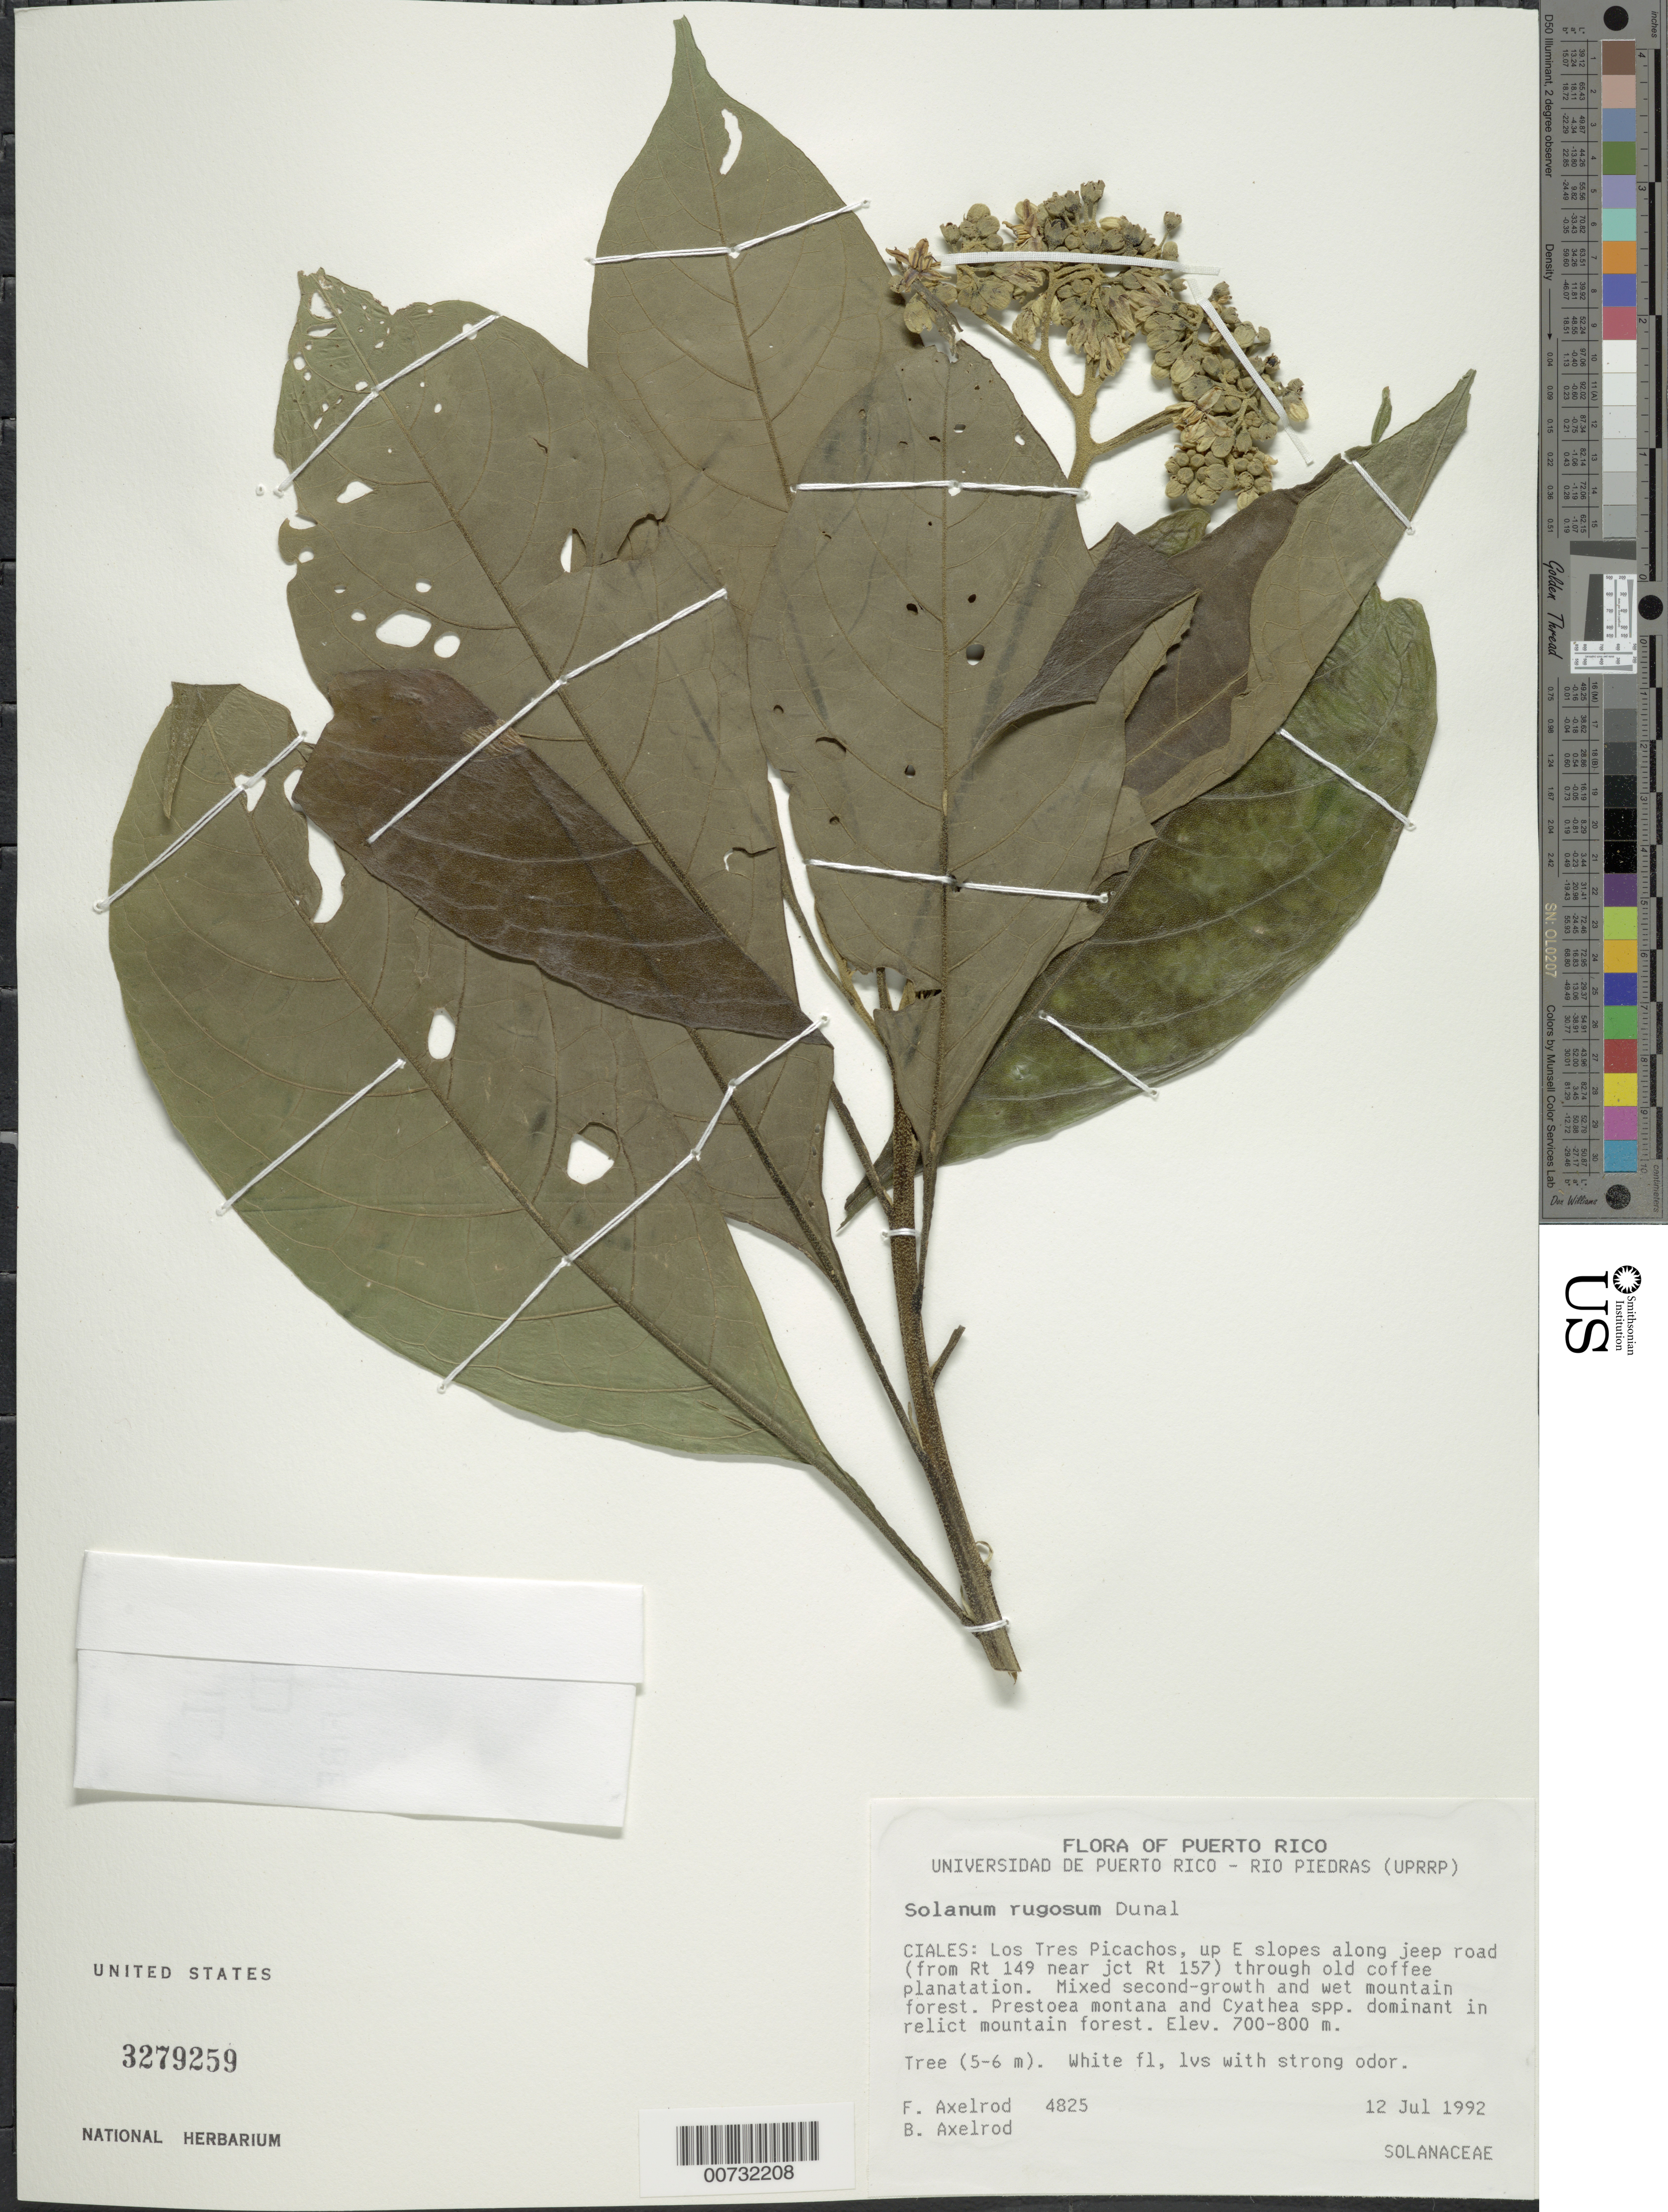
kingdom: Plantae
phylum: Tracheophyta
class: Magnoliopsida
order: Solanales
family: Solanaceae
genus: Solanum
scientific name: Solanum rugosum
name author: Dunal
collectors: F. S. Axelrod & B. Axelrod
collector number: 4825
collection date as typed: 12 Jul 1992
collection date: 1992-07-12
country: Puerto Rico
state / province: Ciales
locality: Ciales: Los Tres Picachos, up E slopes along jeep road (from Rte 149 near Jct Rte 157) through old coffee plantation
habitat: Mixed second growth and wet mountain forest. Prestoea montana and Cyathea spp.dominant in relict mountain forest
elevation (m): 700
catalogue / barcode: US 3279259